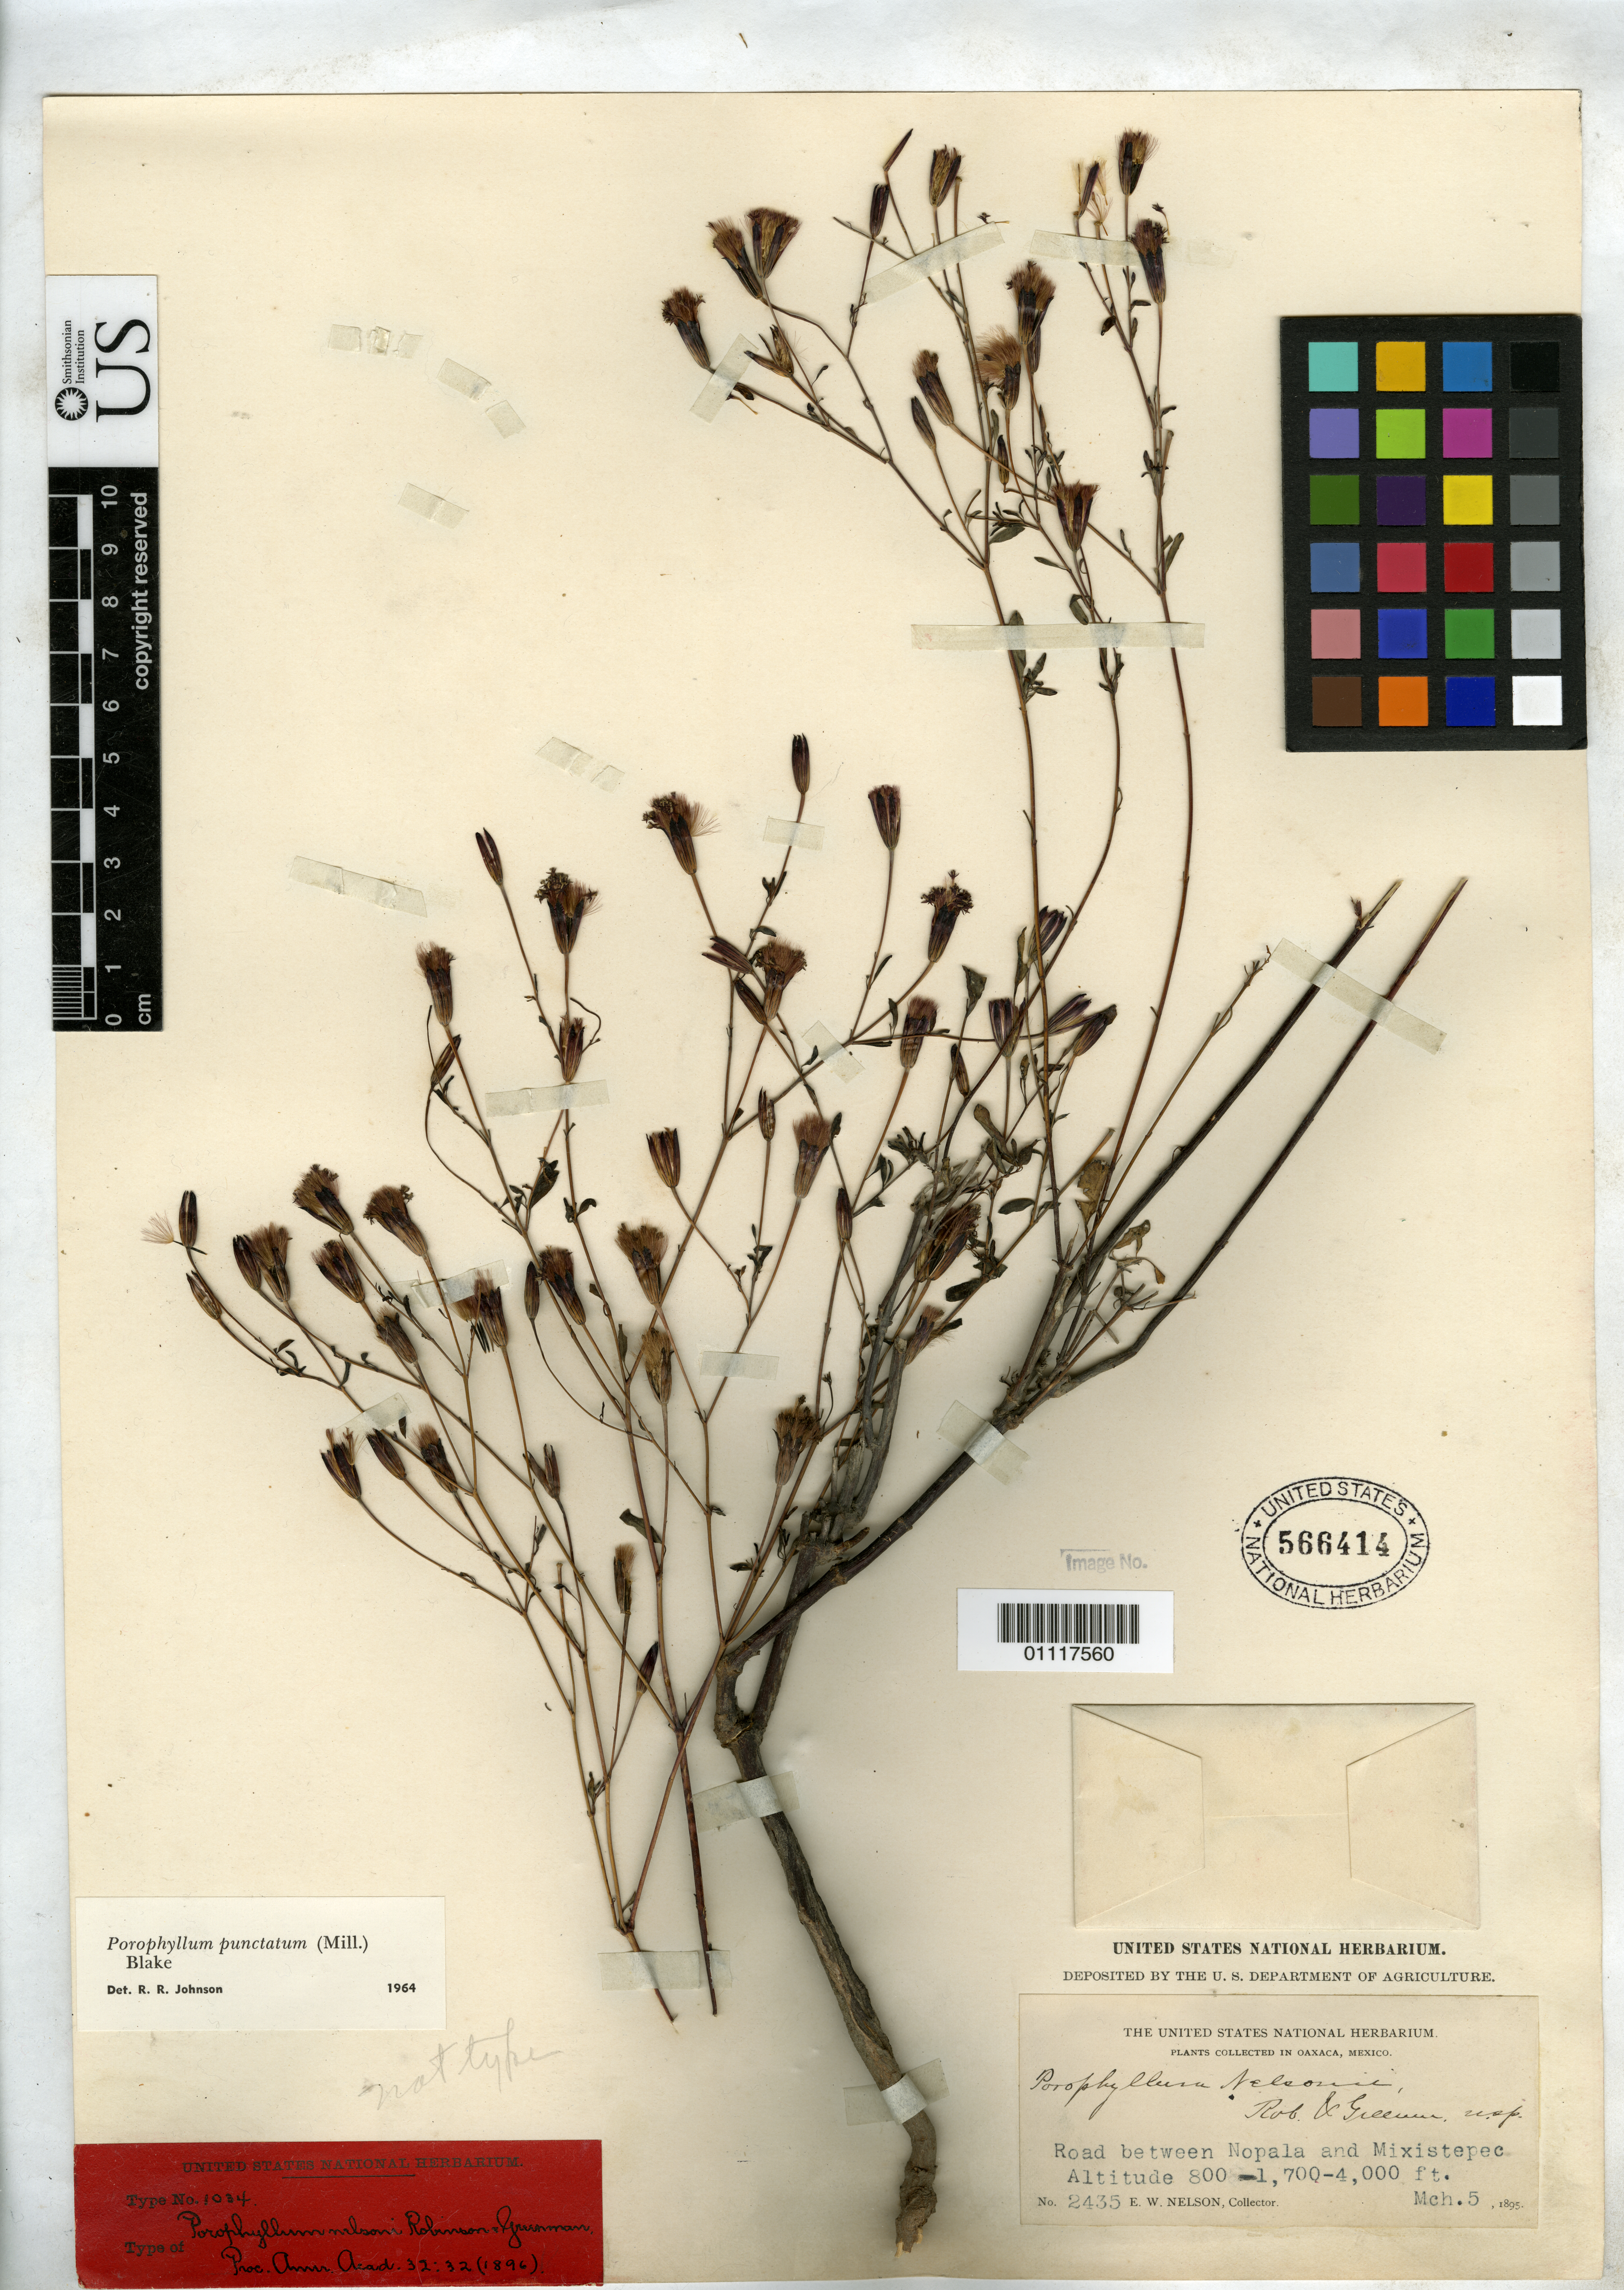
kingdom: Plantae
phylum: Tracheophyta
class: Magnoliopsida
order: Asterales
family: Asteraceae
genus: Porophyllum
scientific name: Porophyllum nelsonii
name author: B.L. Rob. & Greenm.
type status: Isosyntype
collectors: E. W. Nelson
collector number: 2435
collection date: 1895-03-05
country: Mexico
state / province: Oaxaca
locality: Road between Nopala and Mixistepec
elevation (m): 244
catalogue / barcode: US 566414